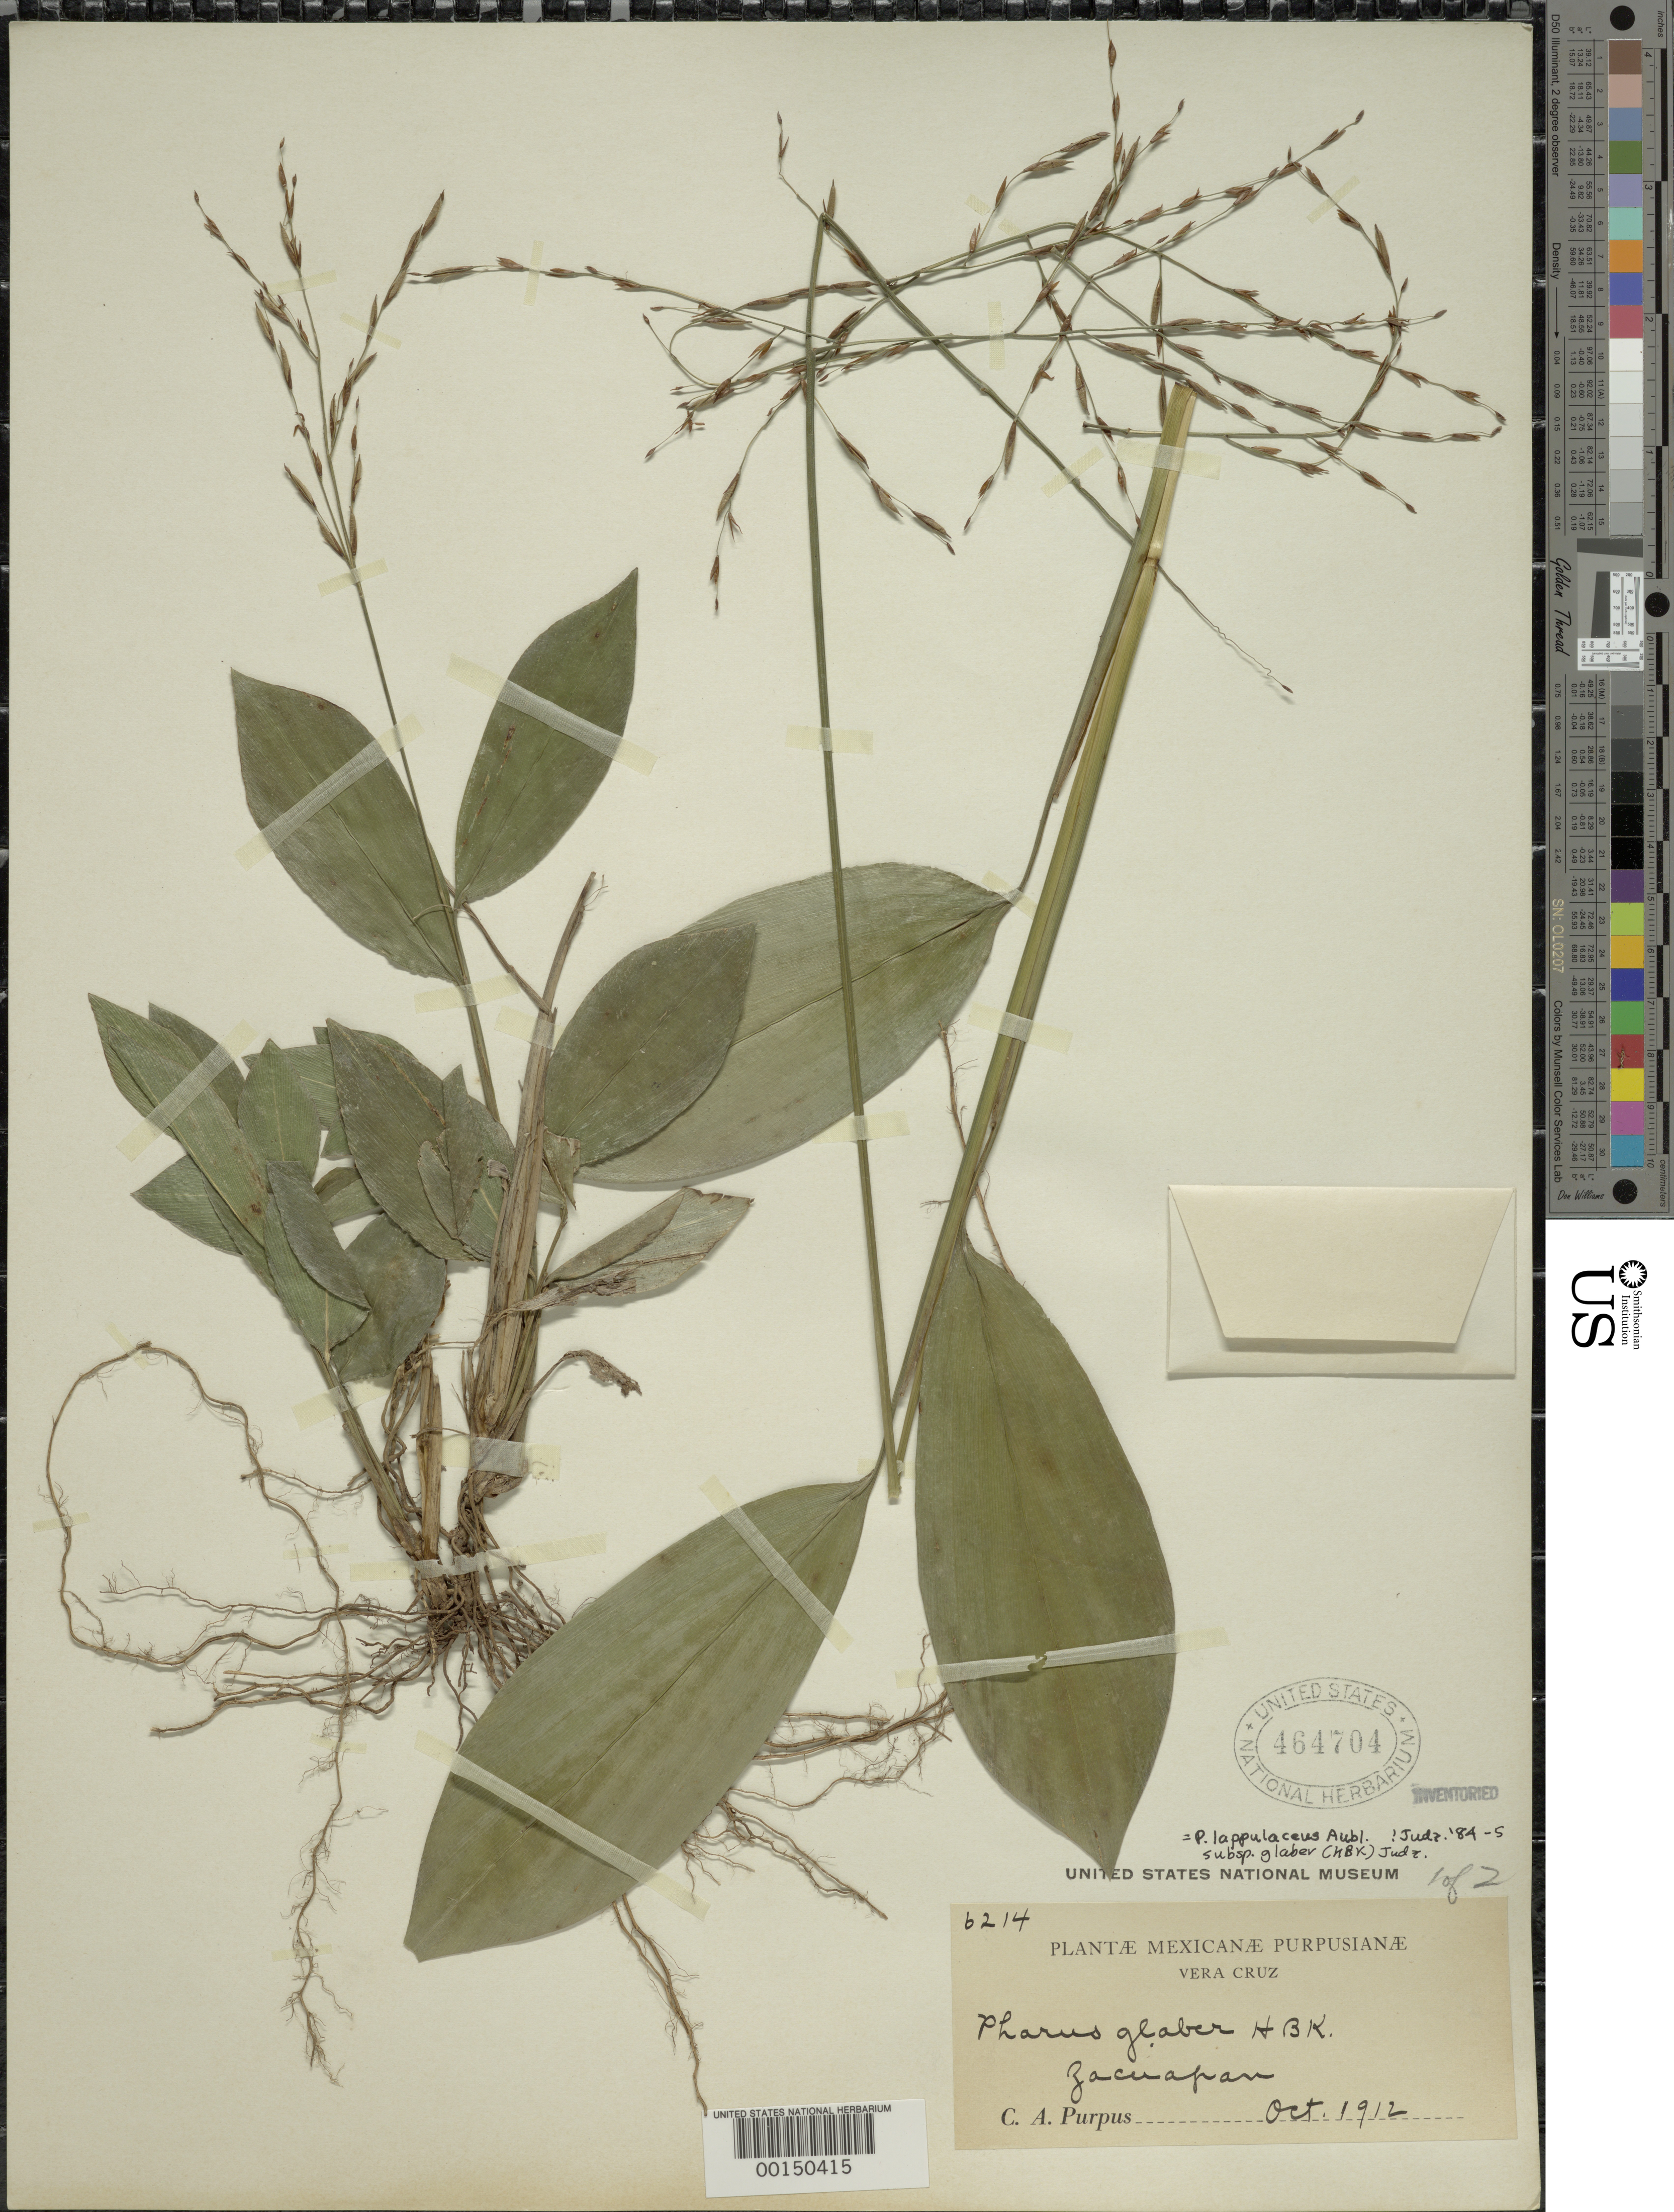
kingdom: Plantae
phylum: Tracheophyta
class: Liliopsida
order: Poales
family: Poaceae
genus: Pharus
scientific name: Pharus lappulaceus subsp. glaber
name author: (Kunth) Judz.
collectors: C. A. Purpus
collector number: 6214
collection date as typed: Oct 1912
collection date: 1912-10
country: Mexico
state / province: Veracruz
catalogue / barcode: US 464704